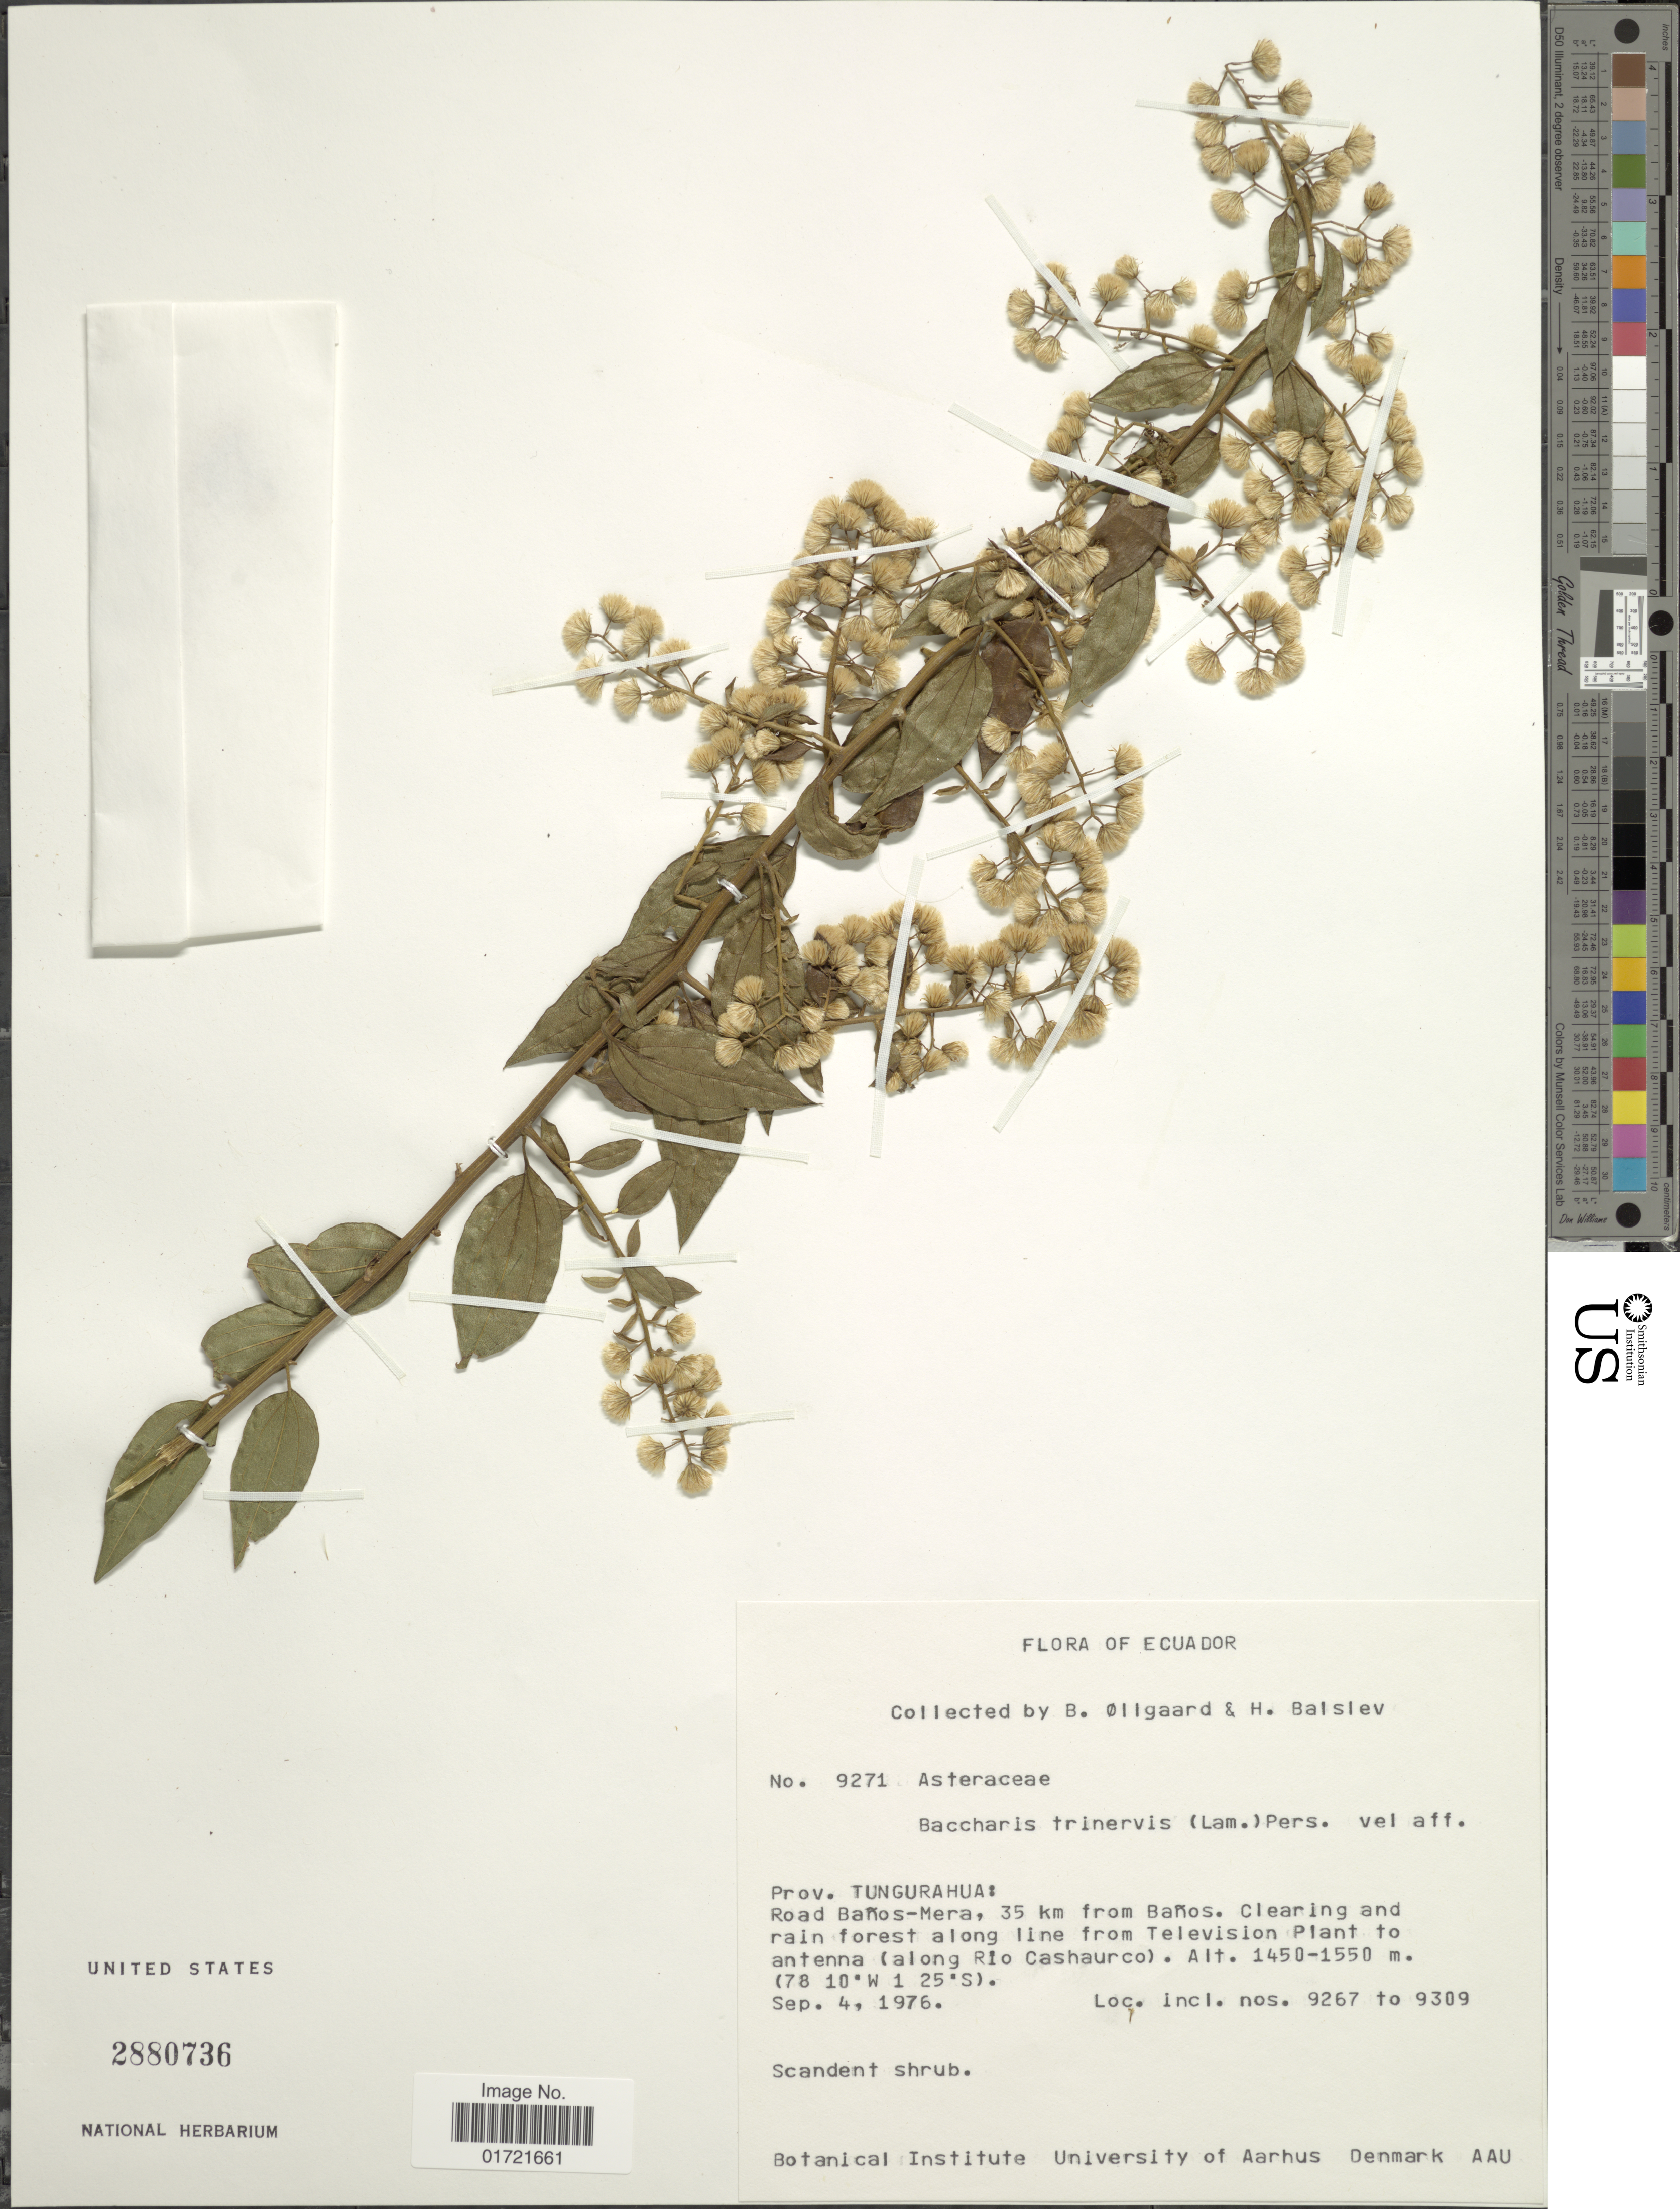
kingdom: Plantae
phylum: Tracheophyta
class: Magnoliopsida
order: Asterales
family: Asteraceae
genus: Baccharis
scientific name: Baccharis trinervis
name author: (Lam.) Pers.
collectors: B. Øllgaard & H. Balslev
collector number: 9271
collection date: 1976-09-04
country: Ecuador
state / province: Tungurahua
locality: Prov. Tungurahua: Road Banos-Mera, 35 km from Banos, Clearing and rain forest along line from Television Plant to antenna (along Rio Cashaurco)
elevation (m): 1450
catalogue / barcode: US 2880736